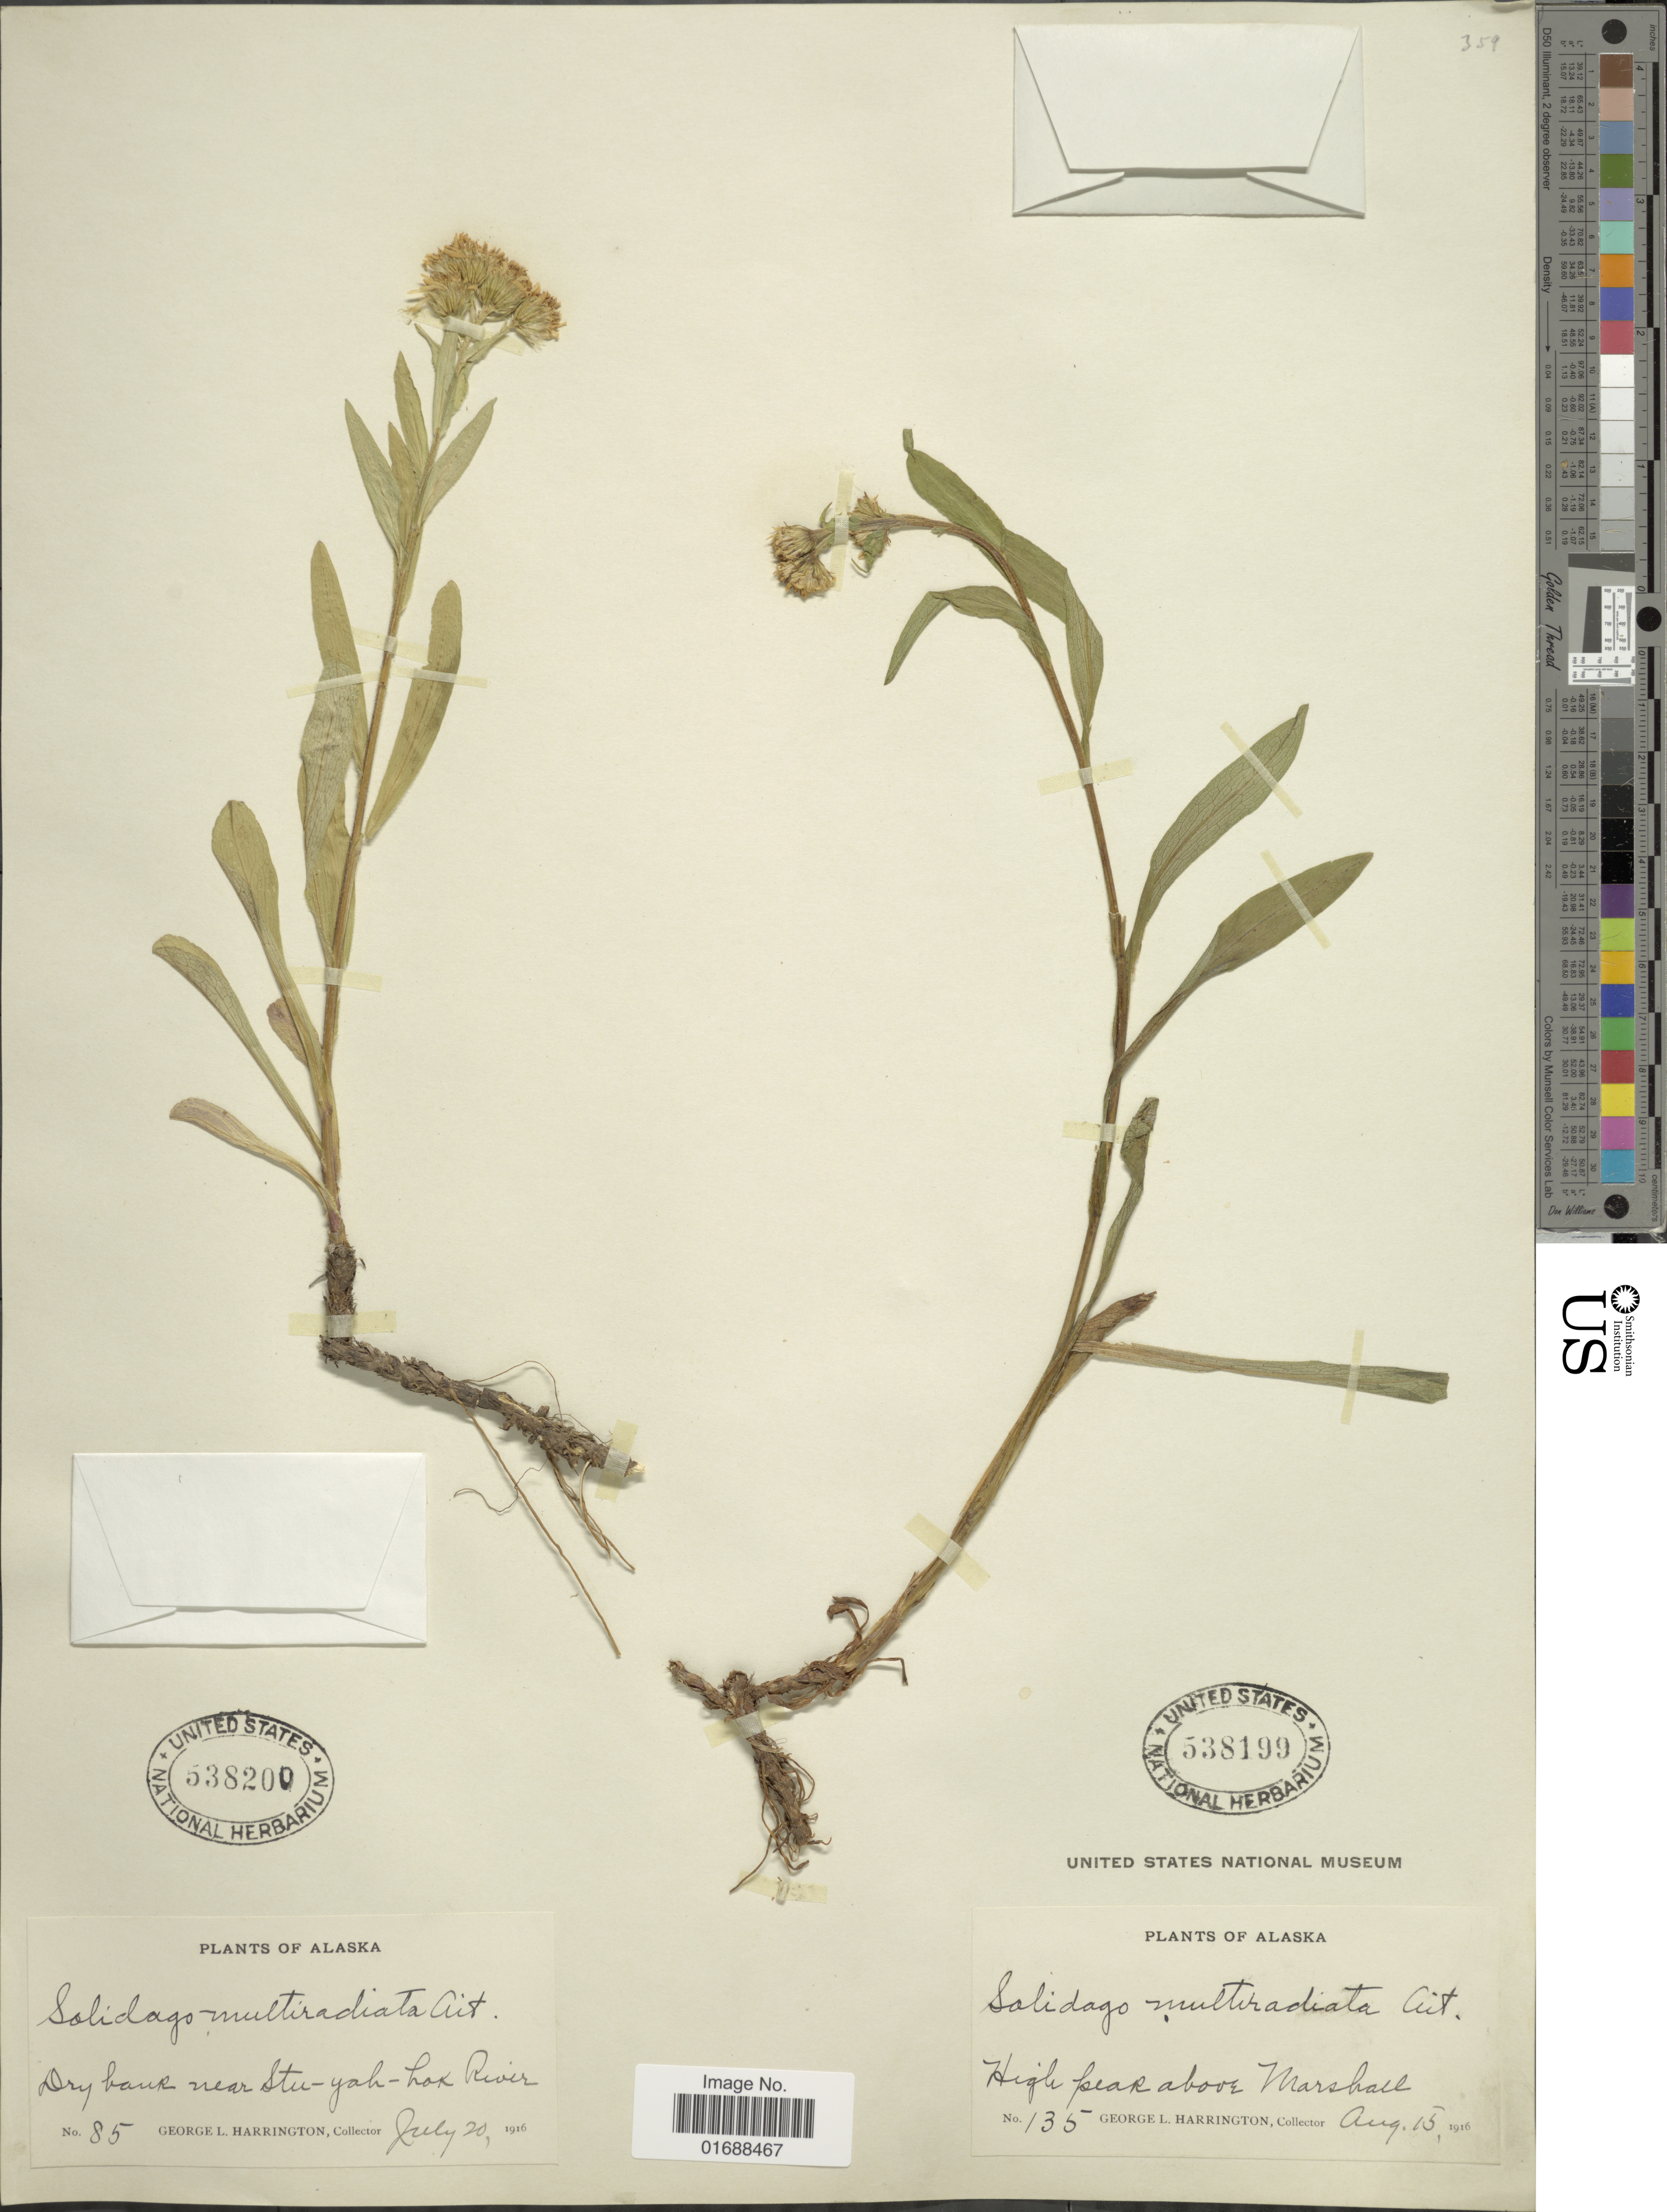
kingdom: Plantae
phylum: Tracheophyta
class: Magnoliopsida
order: Asterales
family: Asteraceae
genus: Solidago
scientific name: Solidago multiradiata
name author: Aiton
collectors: G. Harrington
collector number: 85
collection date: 1916-07-20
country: United States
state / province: Alaska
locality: Dry bank near Stu-yah-hok River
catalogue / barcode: US 538200